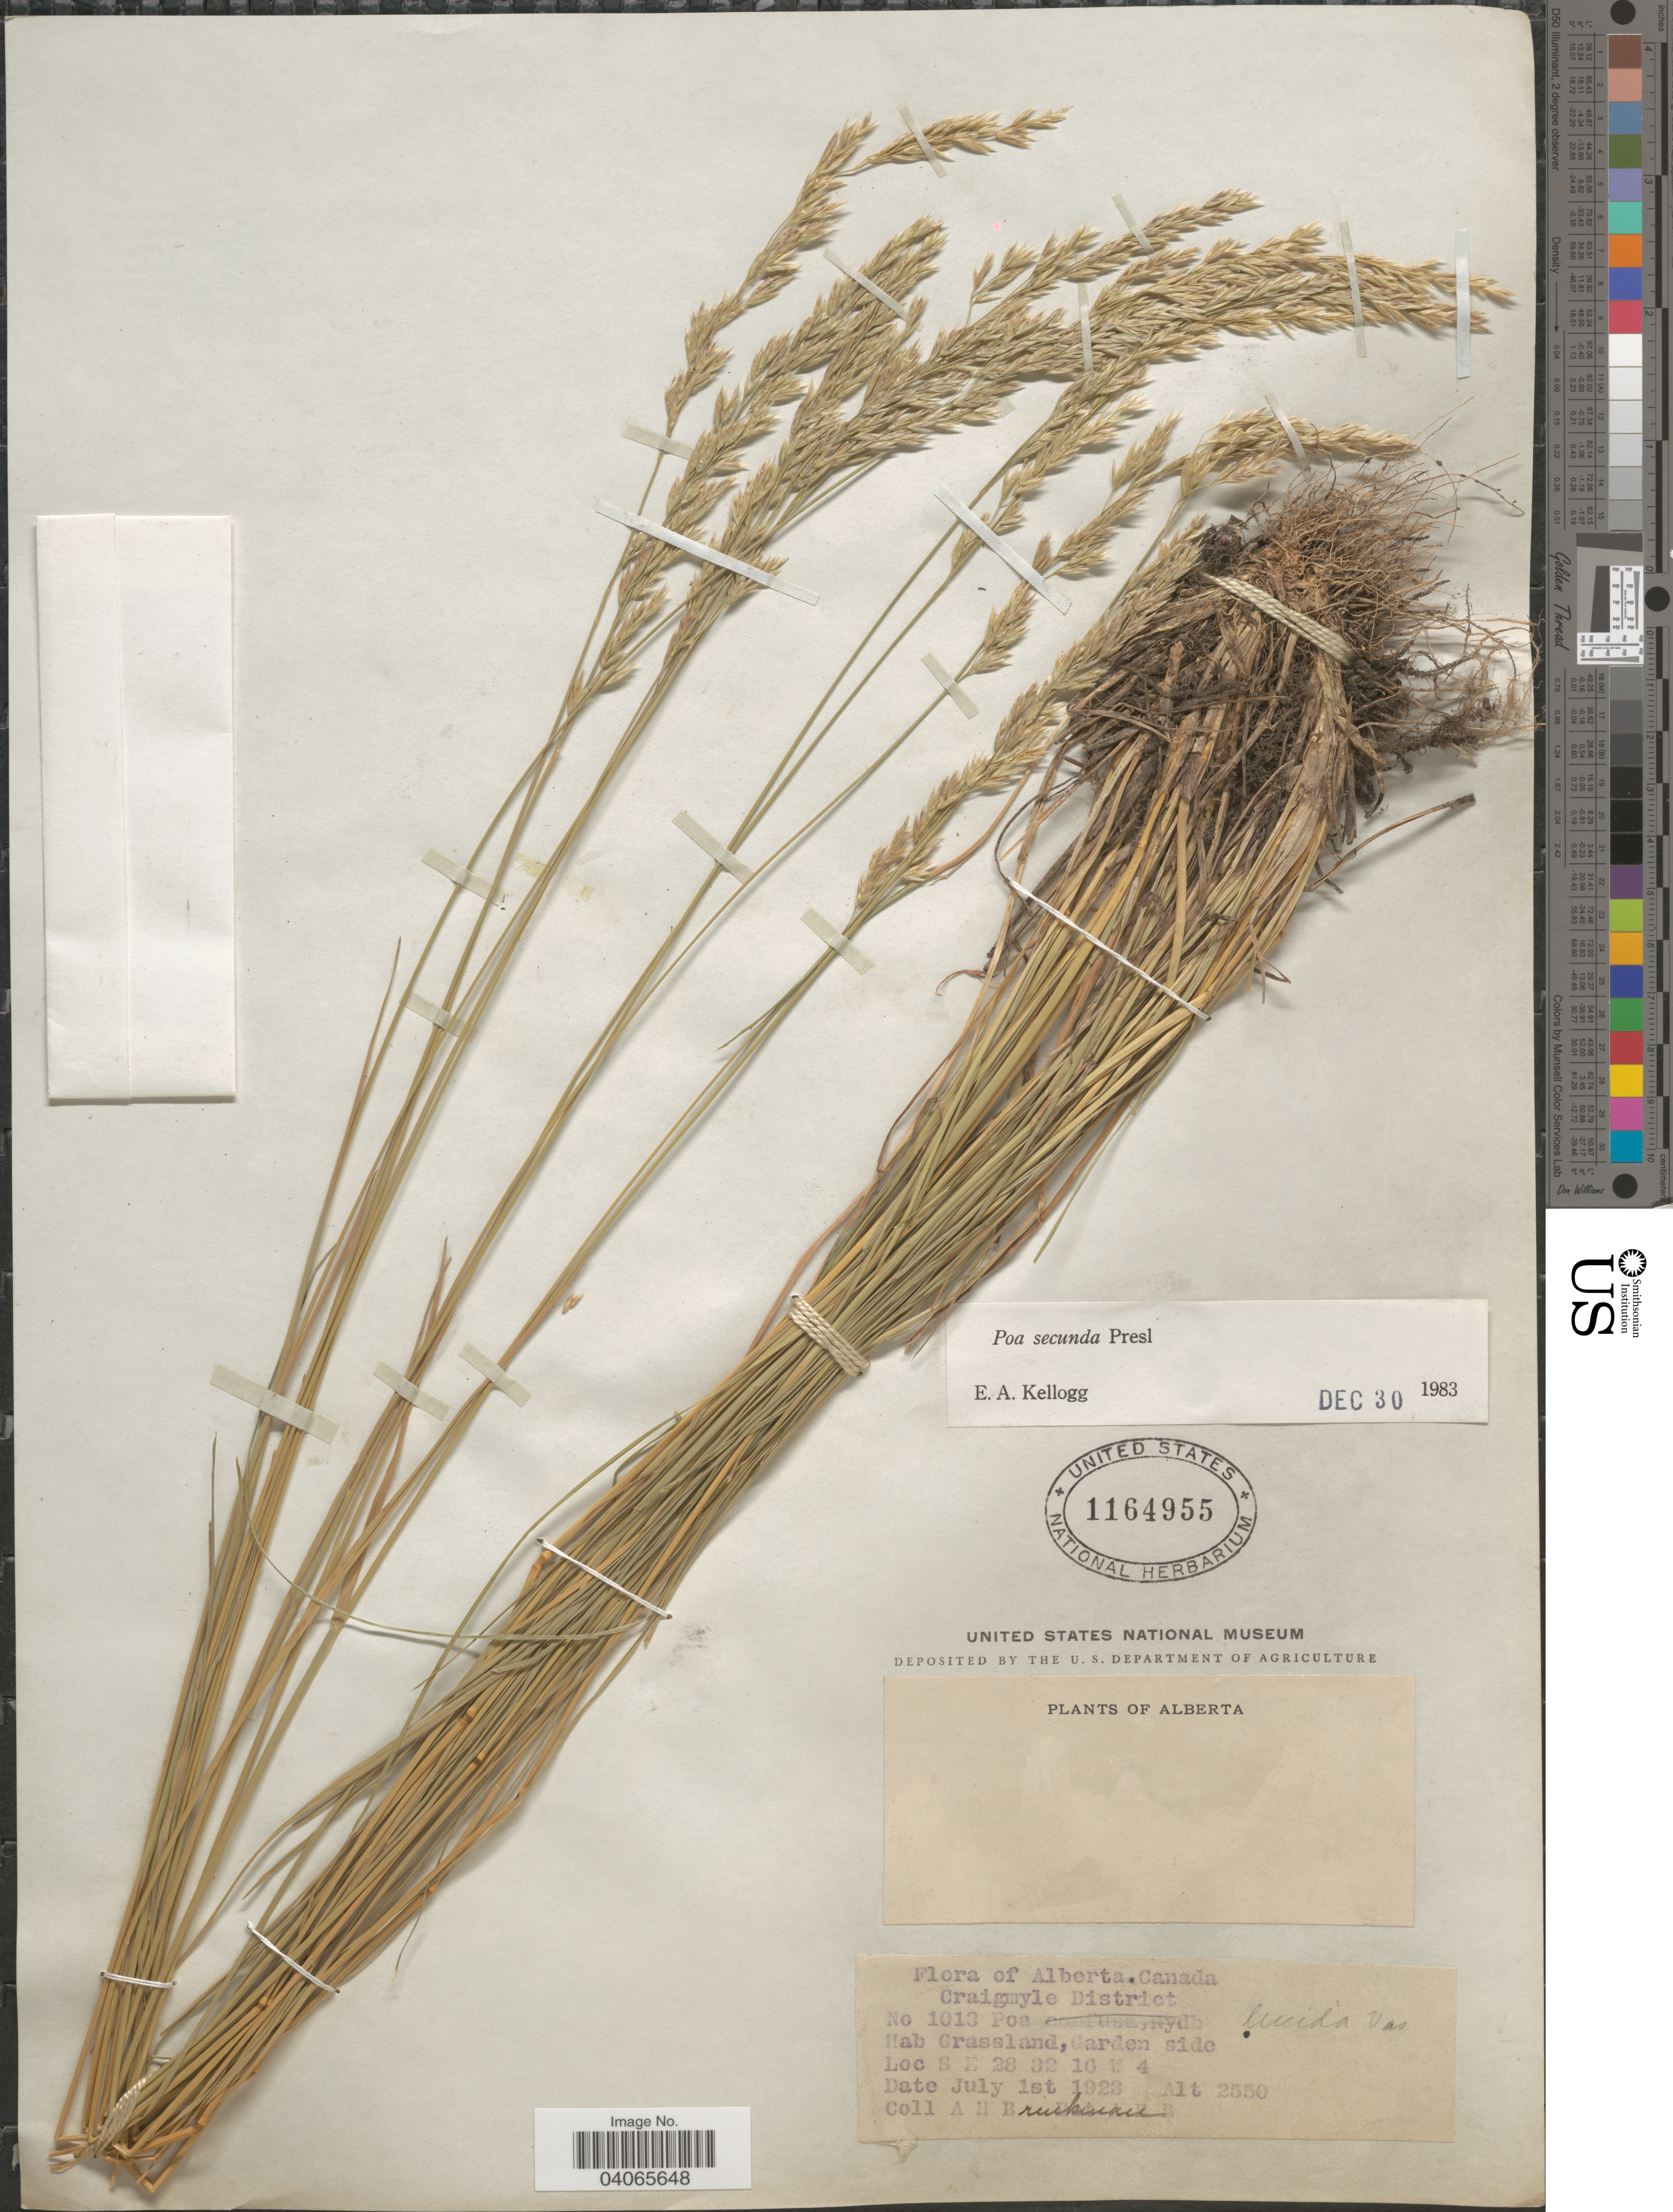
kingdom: Plantae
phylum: Tracheophyta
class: Liliopsida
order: Poales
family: Poaceae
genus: Poa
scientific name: Poa secunda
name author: J. Presl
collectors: A. Brinkman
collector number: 1013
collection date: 1923-07-01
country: Canada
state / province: Alberta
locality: Craigmyle District. S E 28 32 16 W 4.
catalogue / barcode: US 1164955